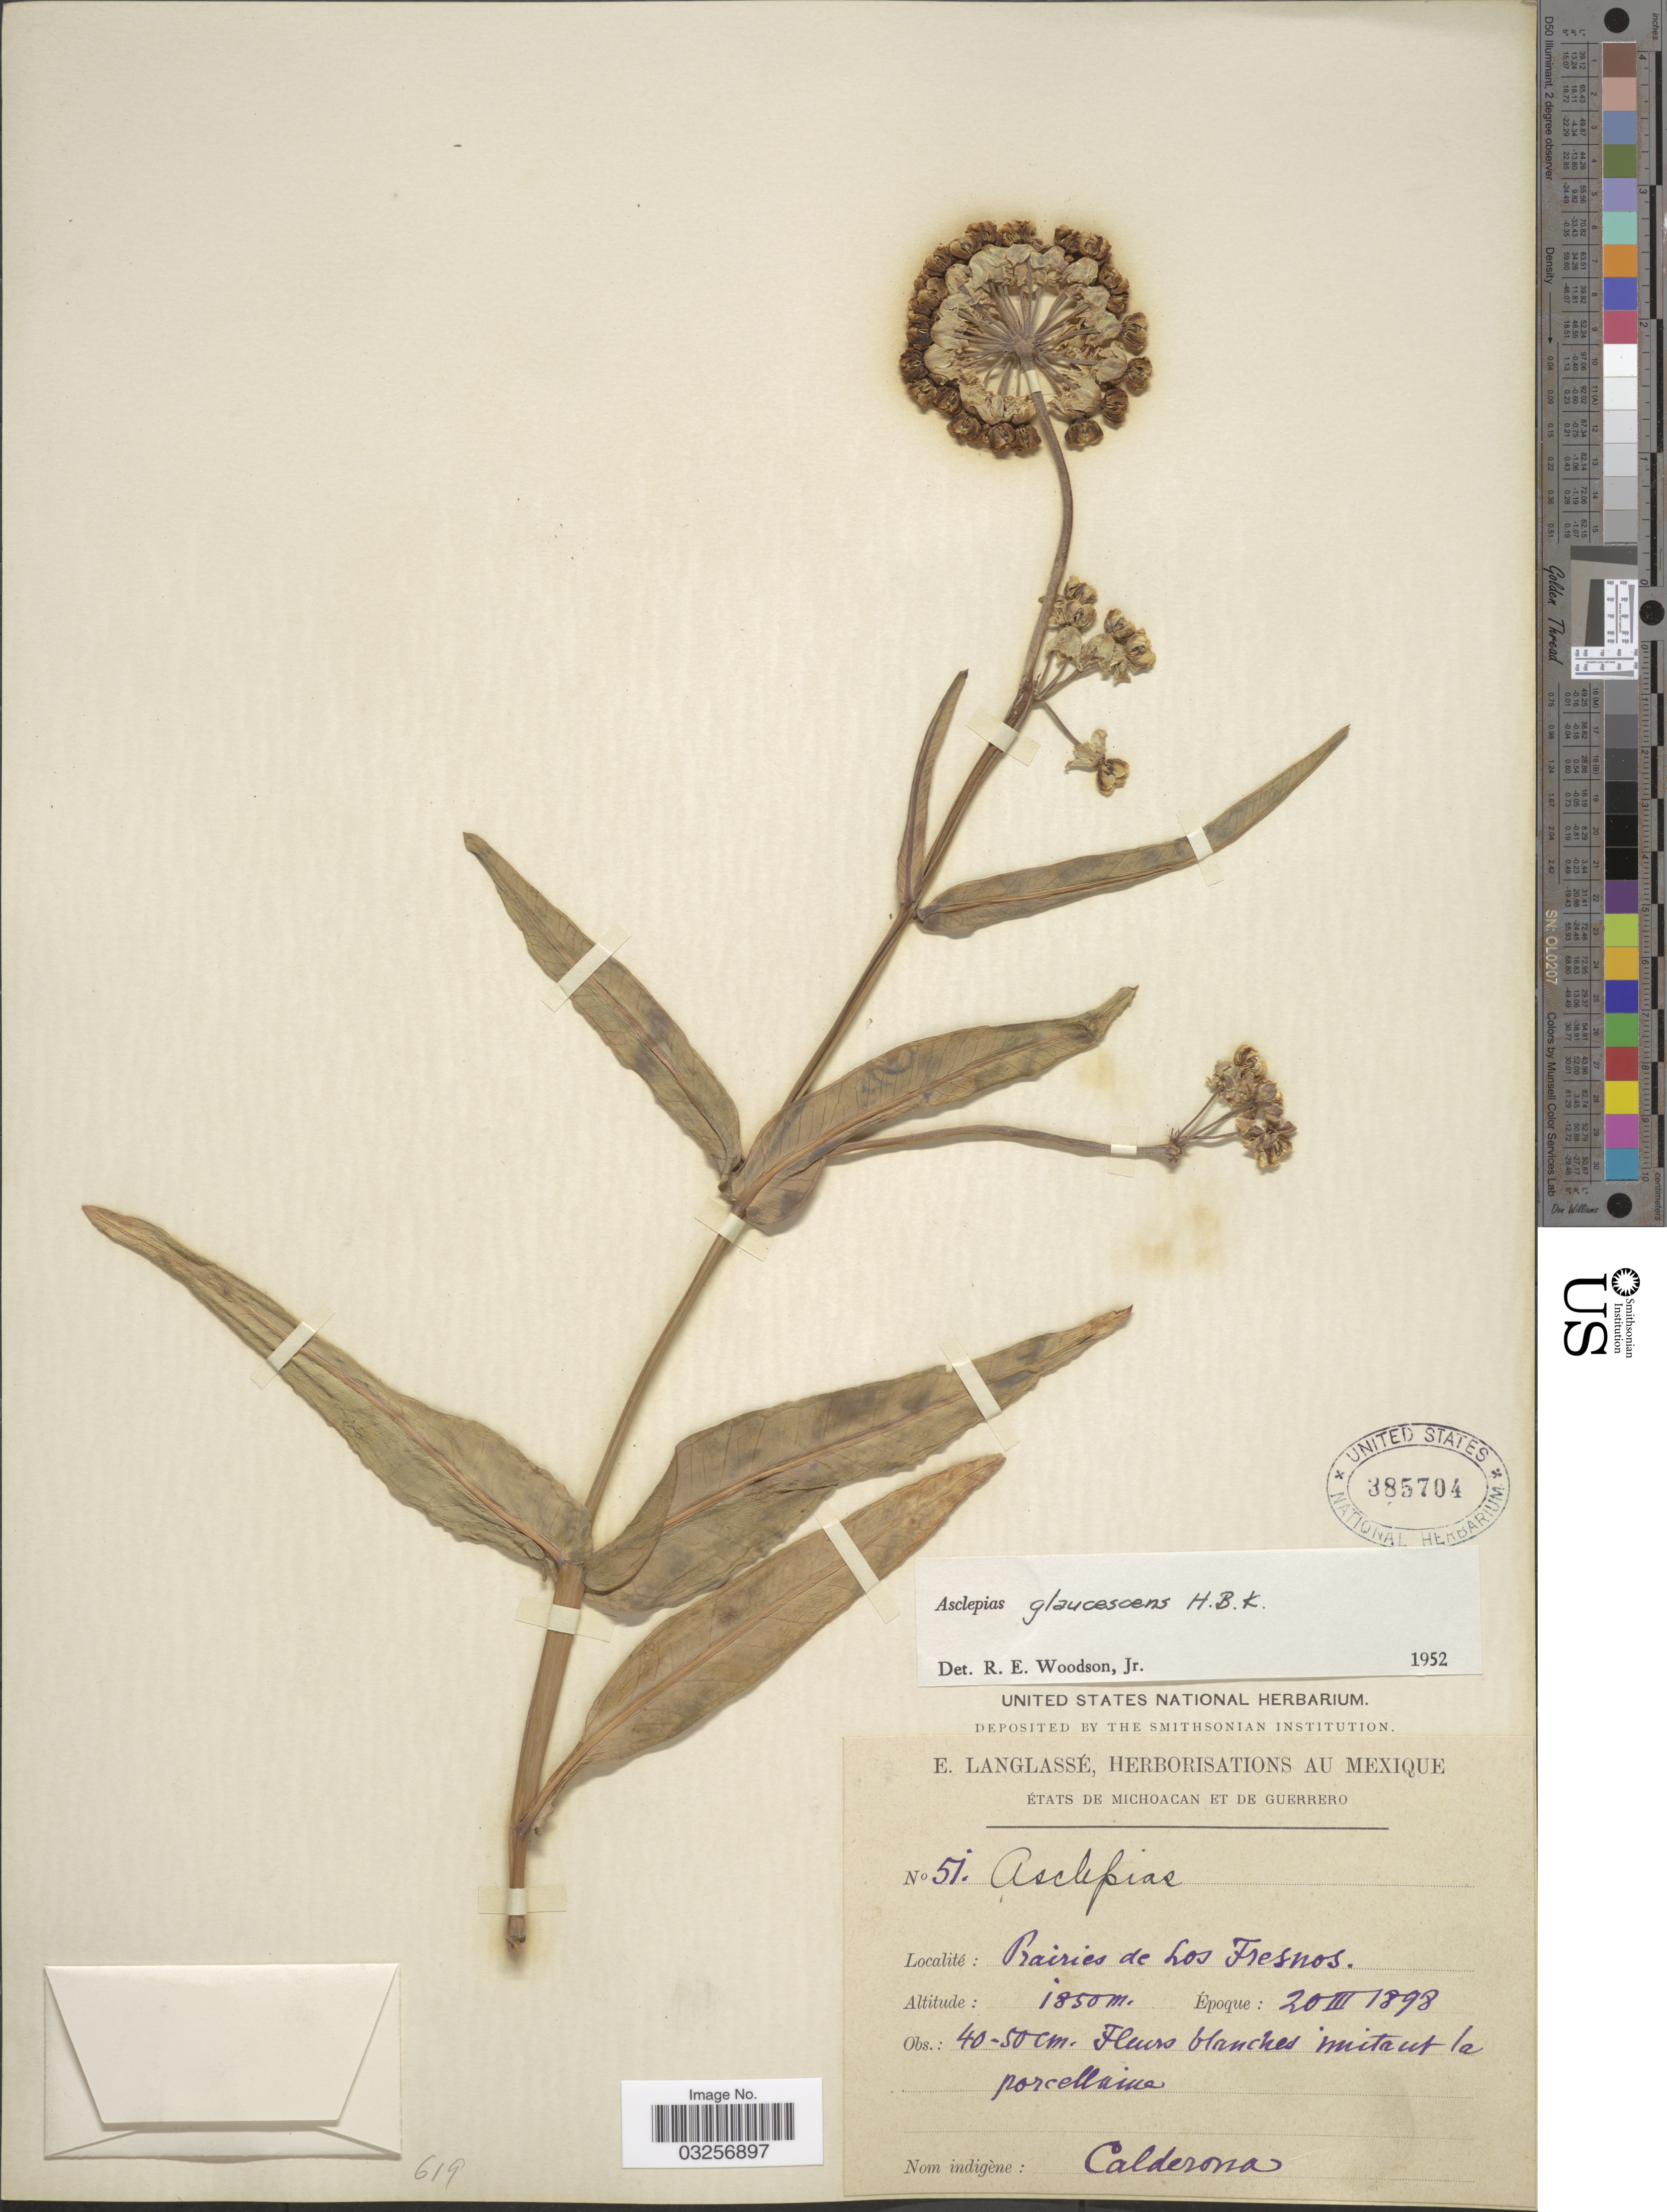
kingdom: Plantae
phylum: Tracheophyta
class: Magnoliopsida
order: Gentianales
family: Apocynaceae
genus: Asclepias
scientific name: Asclepias glaucescens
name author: Kunth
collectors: E. Langlassé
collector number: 51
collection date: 1898-03-20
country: Mexico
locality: États de Michoacan et de Guerrero. Prairies de Los Fresnos.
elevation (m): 1850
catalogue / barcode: US 385704